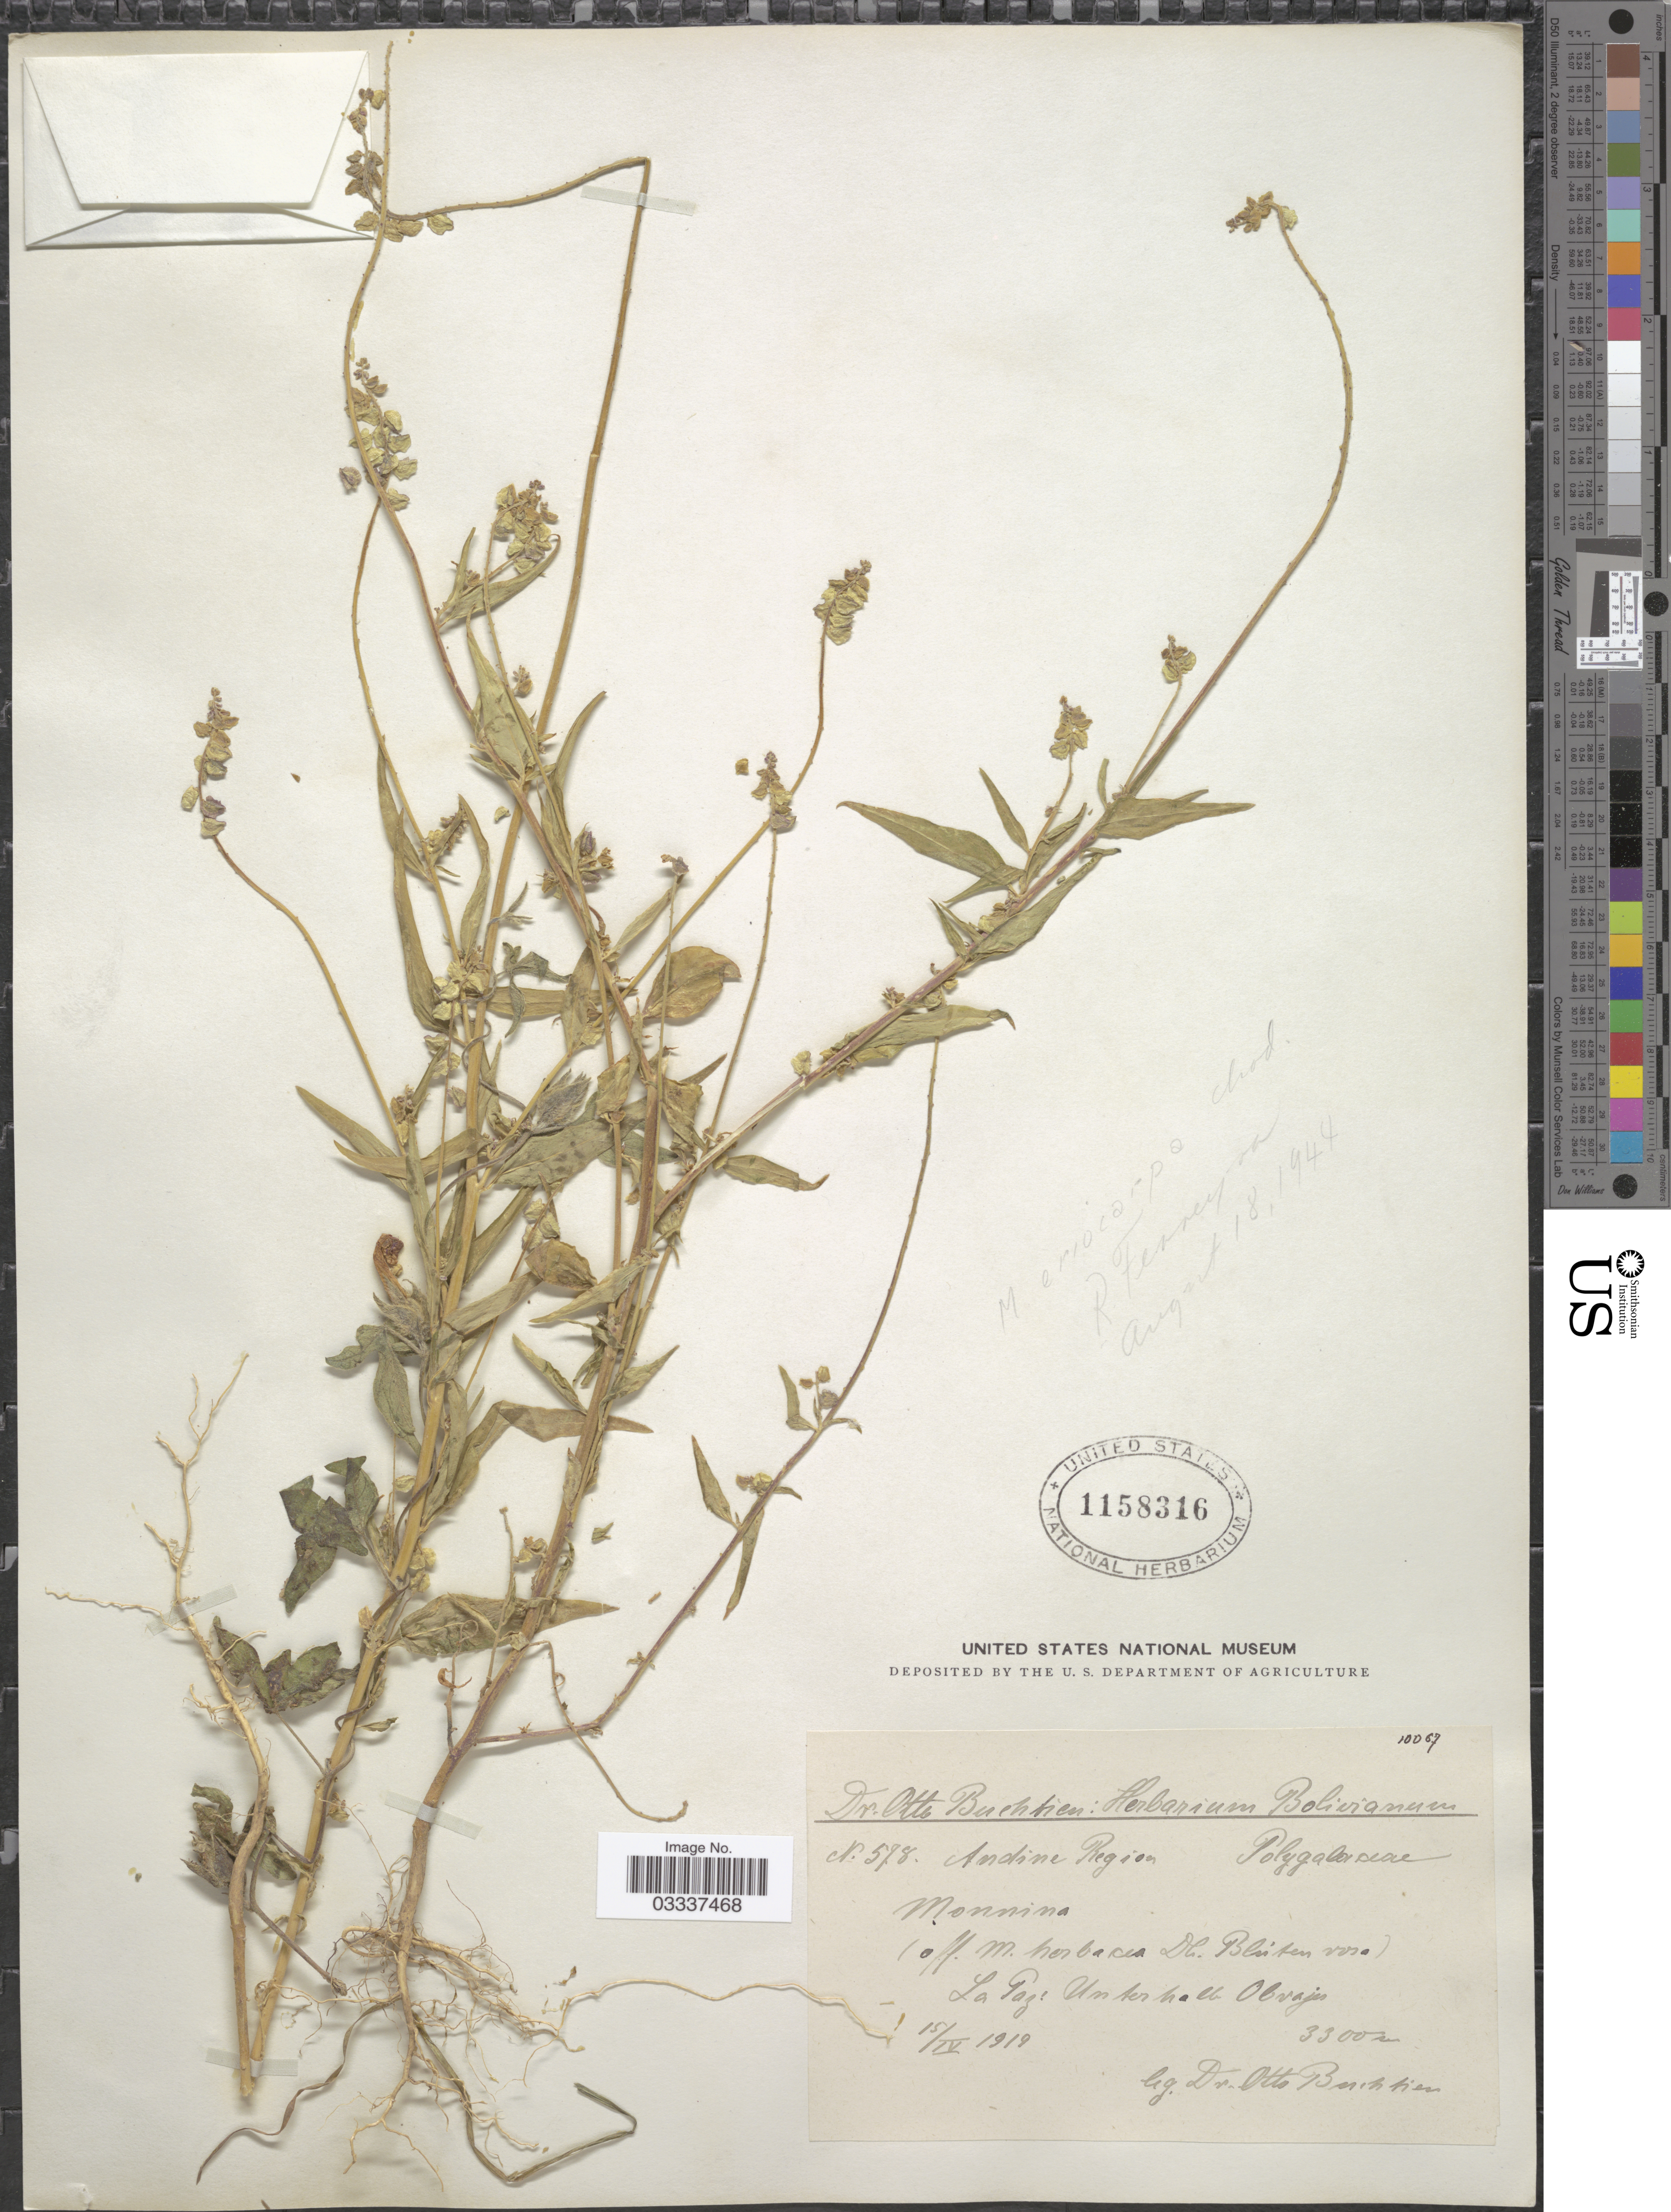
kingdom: Plantae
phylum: Tracheophyta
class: Magnoliopsida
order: Fabales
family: Polygalaceae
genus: Monnina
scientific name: Monnina erioclada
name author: Gand.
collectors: O. Buchtien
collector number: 578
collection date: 1919-04-15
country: Bolivia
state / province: La Paz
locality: Andine Region. Unterhalb Obrajes.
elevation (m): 3300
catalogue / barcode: US 1158316